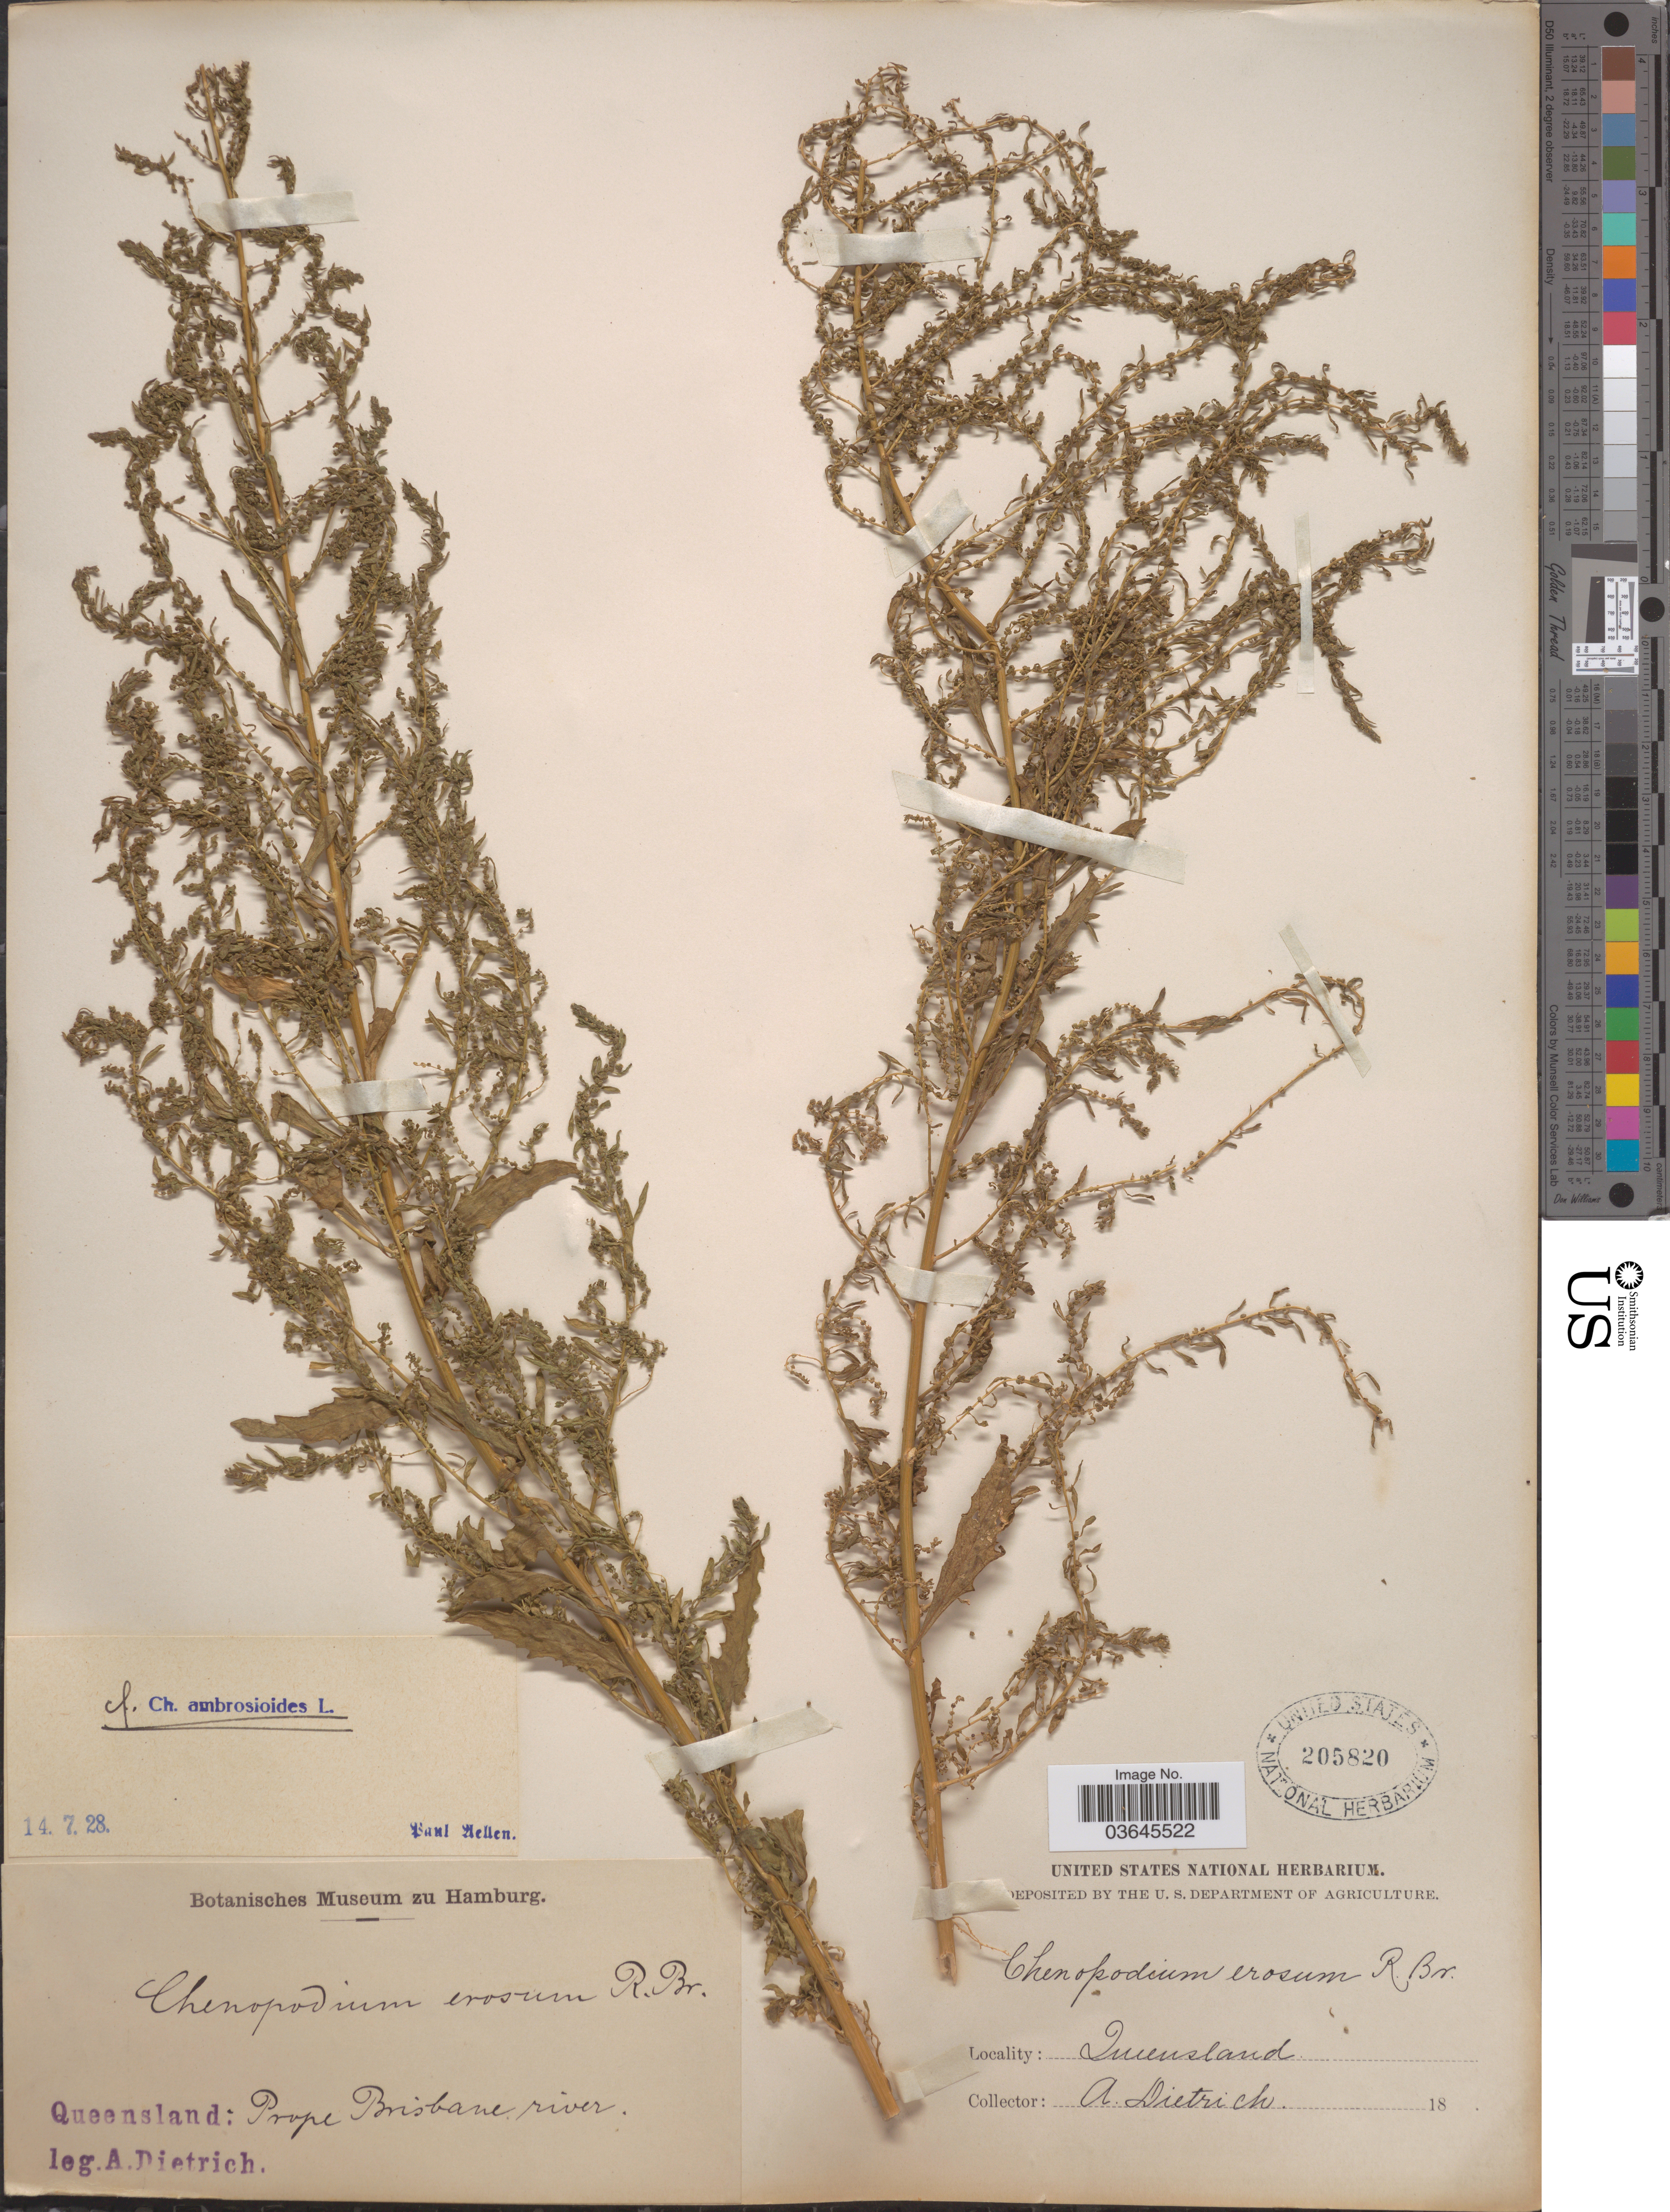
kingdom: Plantae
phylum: Tracheophyta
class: Magnoliopsida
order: Caryophyllales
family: Amaranthaceae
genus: Chenopodium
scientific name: Chenopodium ambrosioides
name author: L.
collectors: A. Dietrich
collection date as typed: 18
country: Australia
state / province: Queensland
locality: Prope Brisbane river.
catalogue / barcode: US 205820